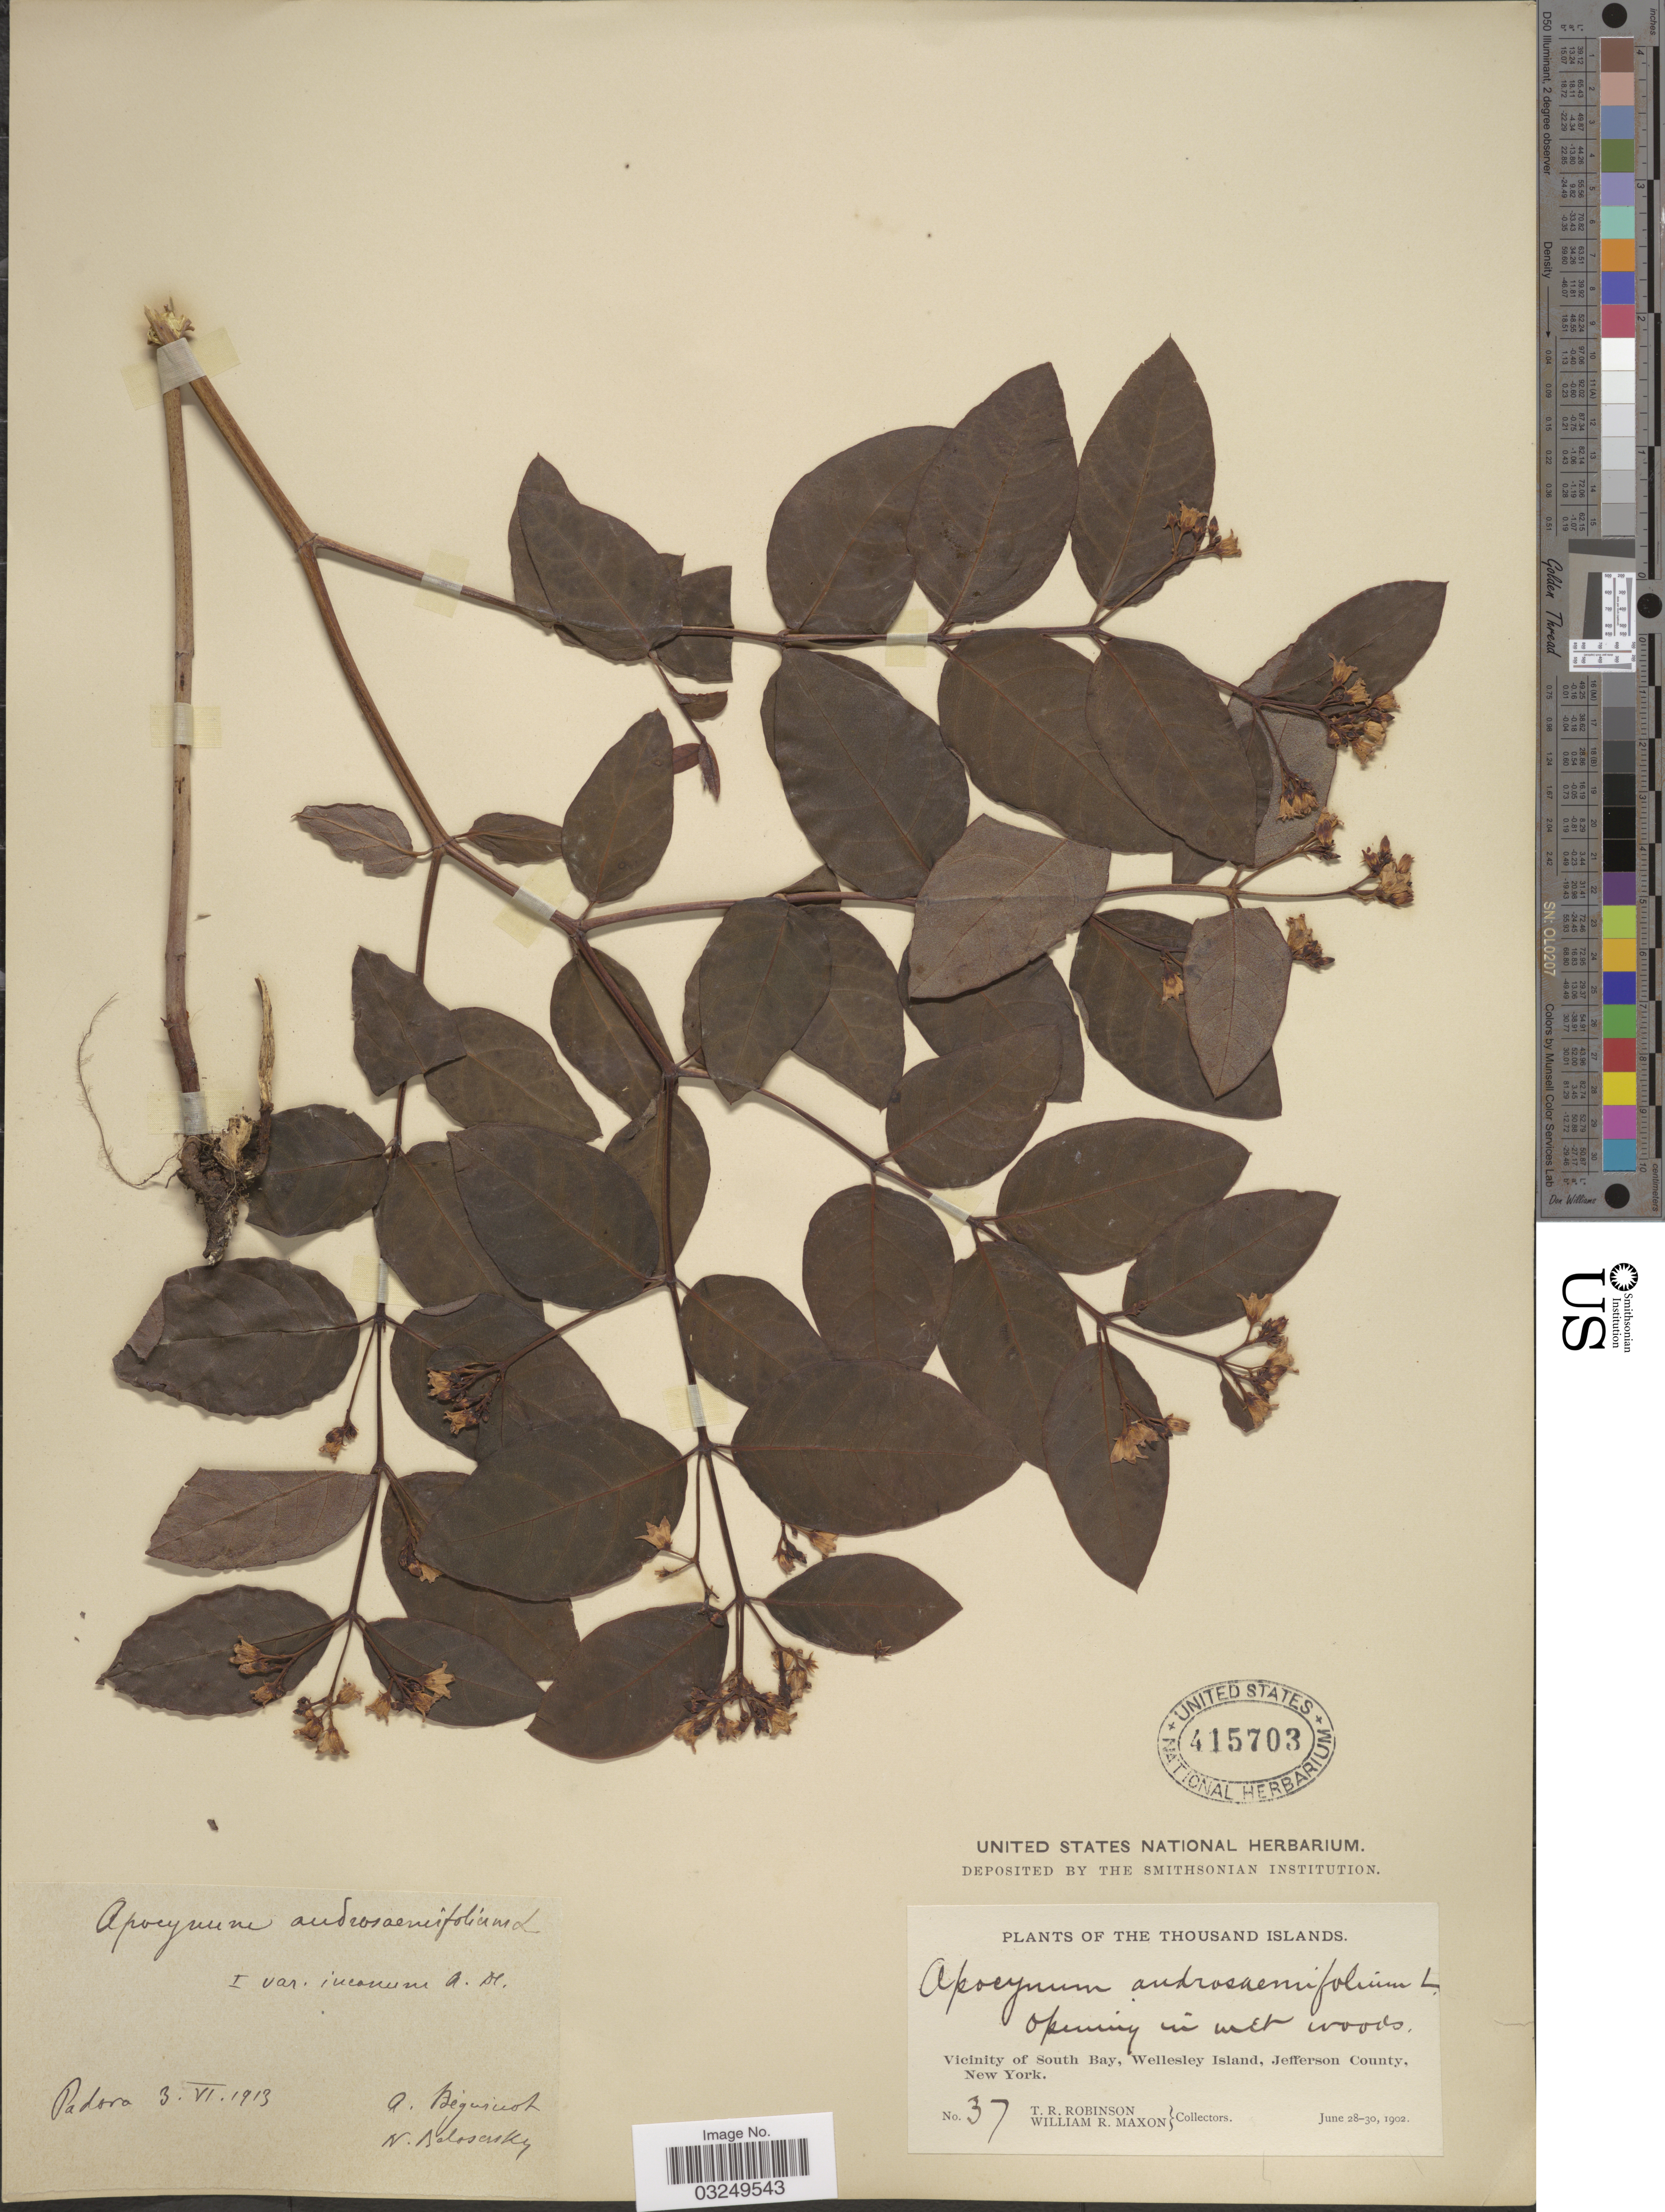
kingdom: Plantae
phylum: Tracheophyta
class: Magnoliopsida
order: Gentianales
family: Apocynaceae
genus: Apocynum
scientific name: Apocynum androsaemifolium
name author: L.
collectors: T. R. Robinson & W. R. Maxon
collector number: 37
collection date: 1902-06-28/1902-06-30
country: United States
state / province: New York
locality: The Thousand Island. Vicinity of South Bay, Welleskey Island, Jefferson County.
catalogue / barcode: US 415703